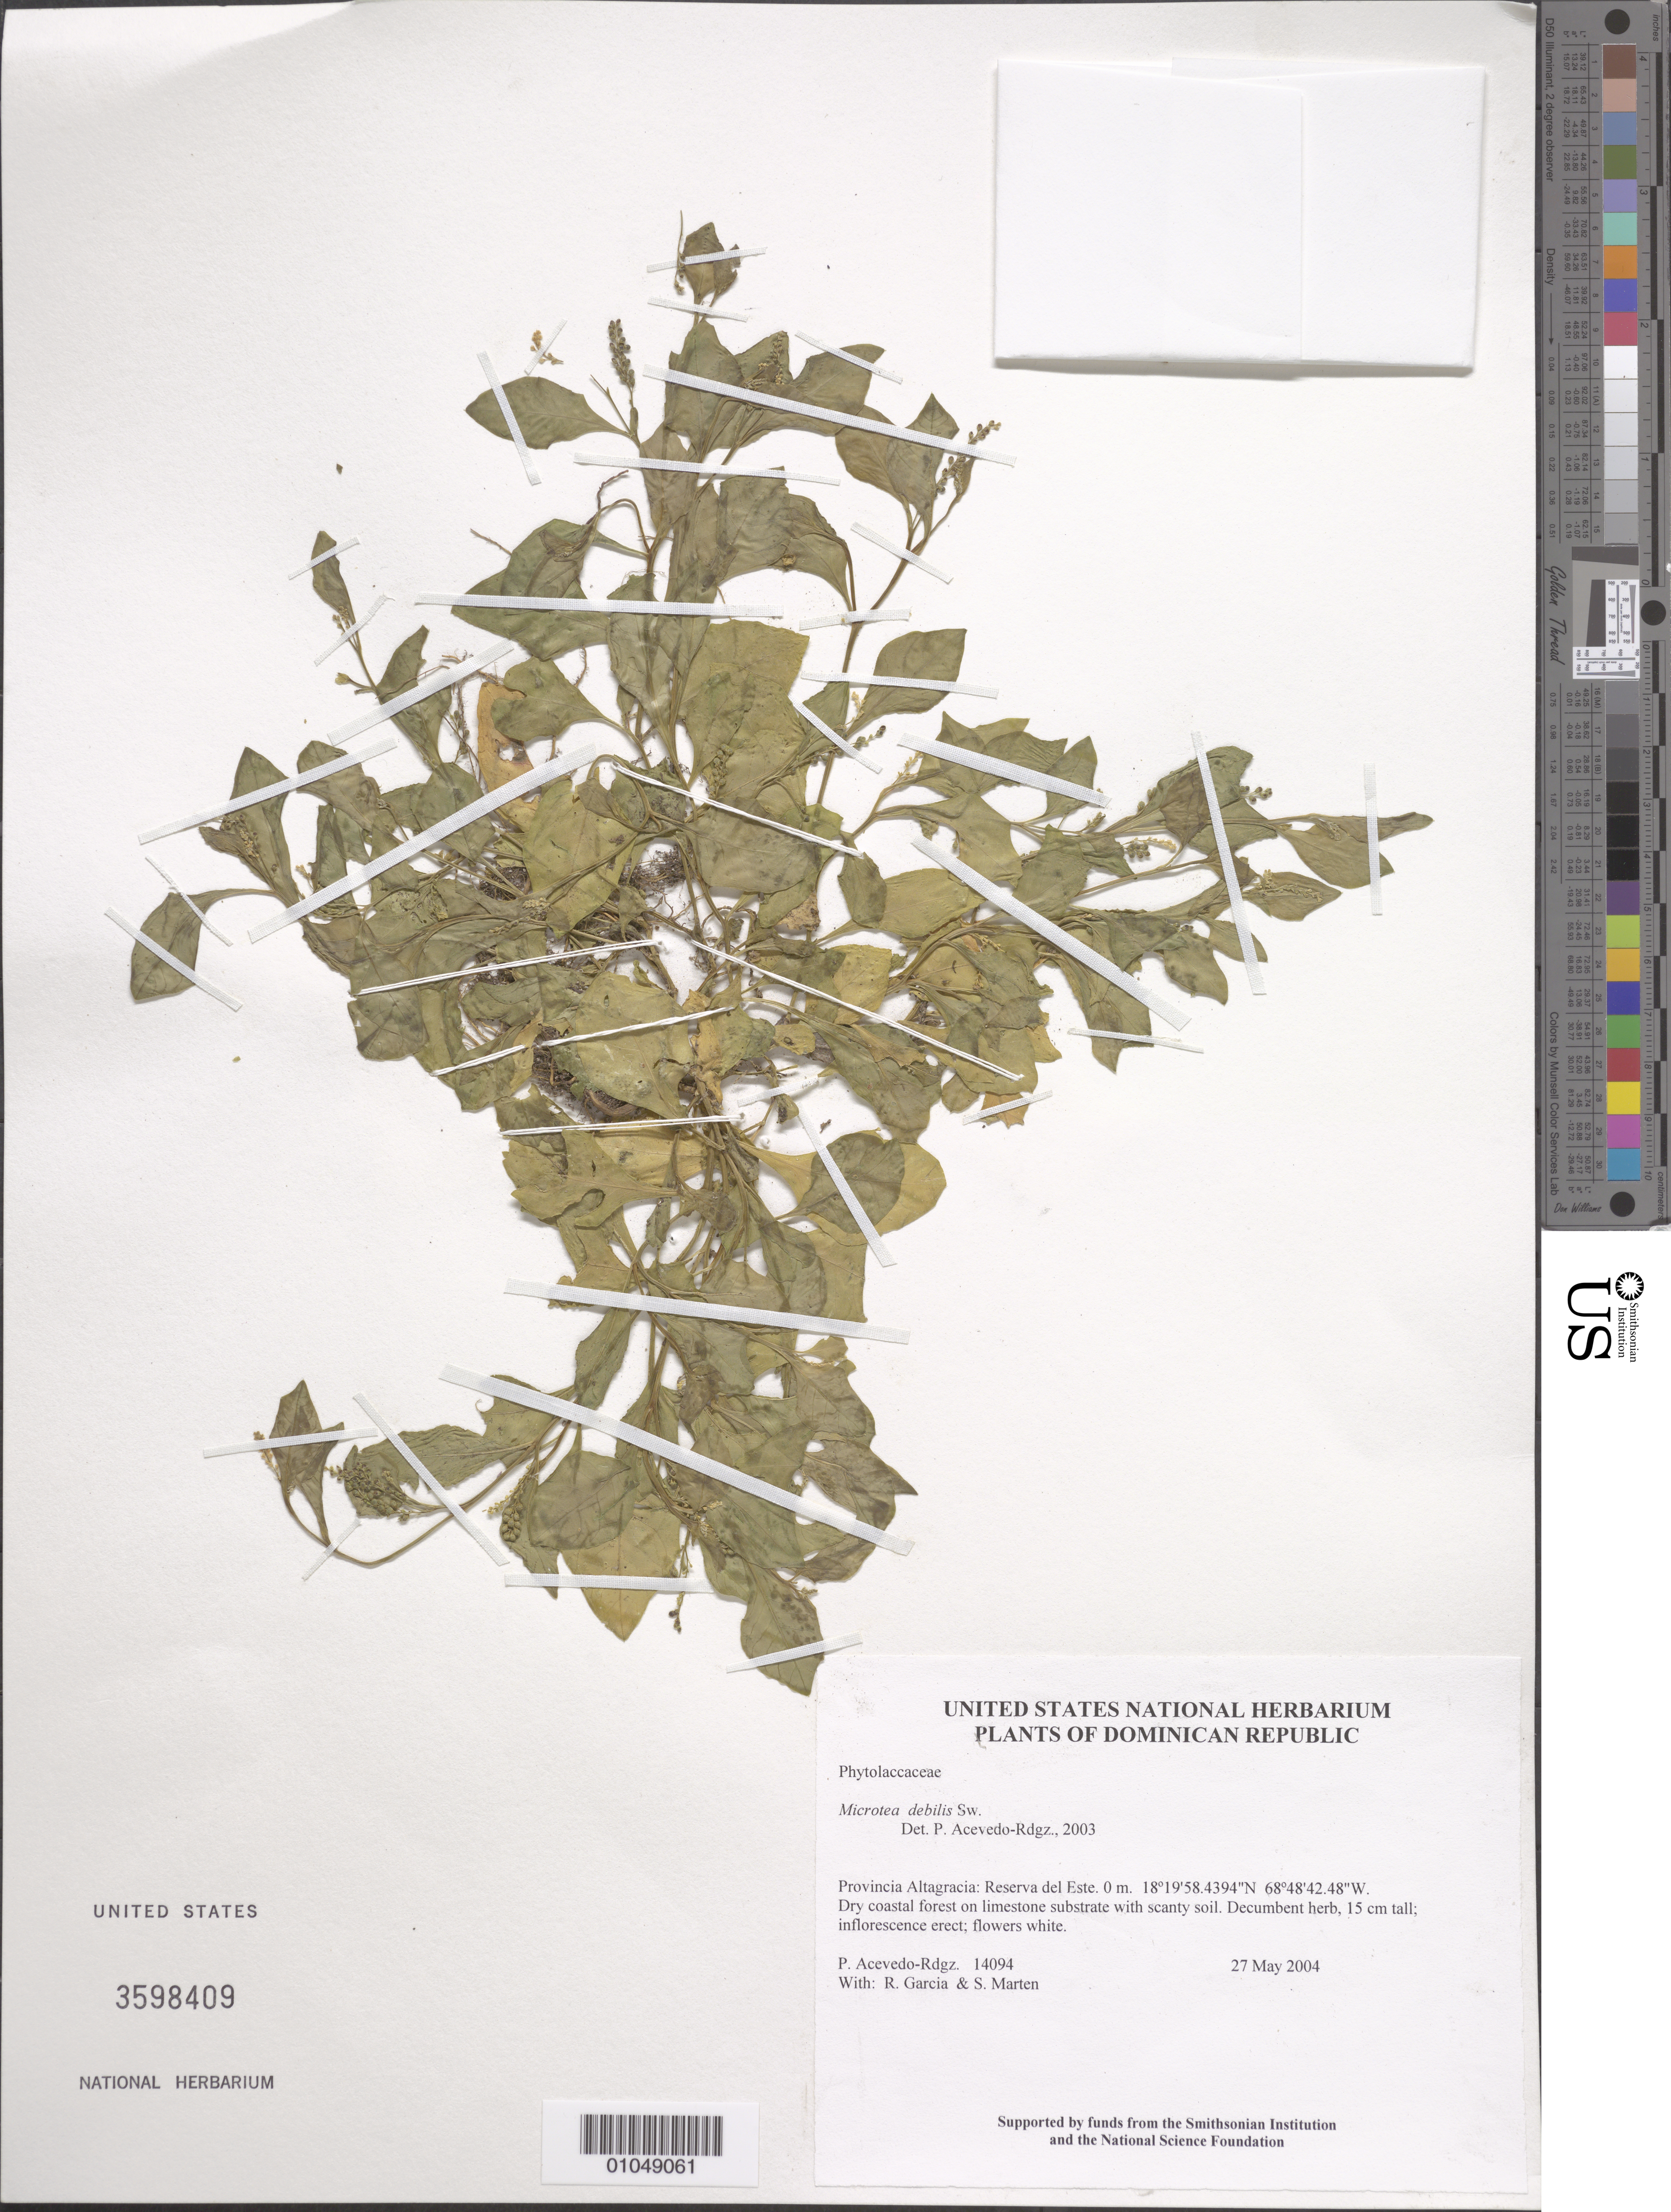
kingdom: Plantae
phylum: Tracheophyta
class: Magnoliopsida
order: Caryophyllales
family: Microteaceae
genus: Microtea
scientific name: Microtea debilis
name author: Sw.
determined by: Acevedo-Rodríguez, P., (BOT), Smithsonian Institution - National Museum of Natural History (UNITED STATES)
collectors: P. Acevedo-Rodr., R. G. García & S. Marten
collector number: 14094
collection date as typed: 27 May 2004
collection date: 2004-05-27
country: Dominican Republic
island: Hispaniola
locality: Provincia Altagracia: Reserva del Este.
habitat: Dry coastal forest on limestone substrate with scanty soil.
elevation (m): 0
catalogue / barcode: US 3598409